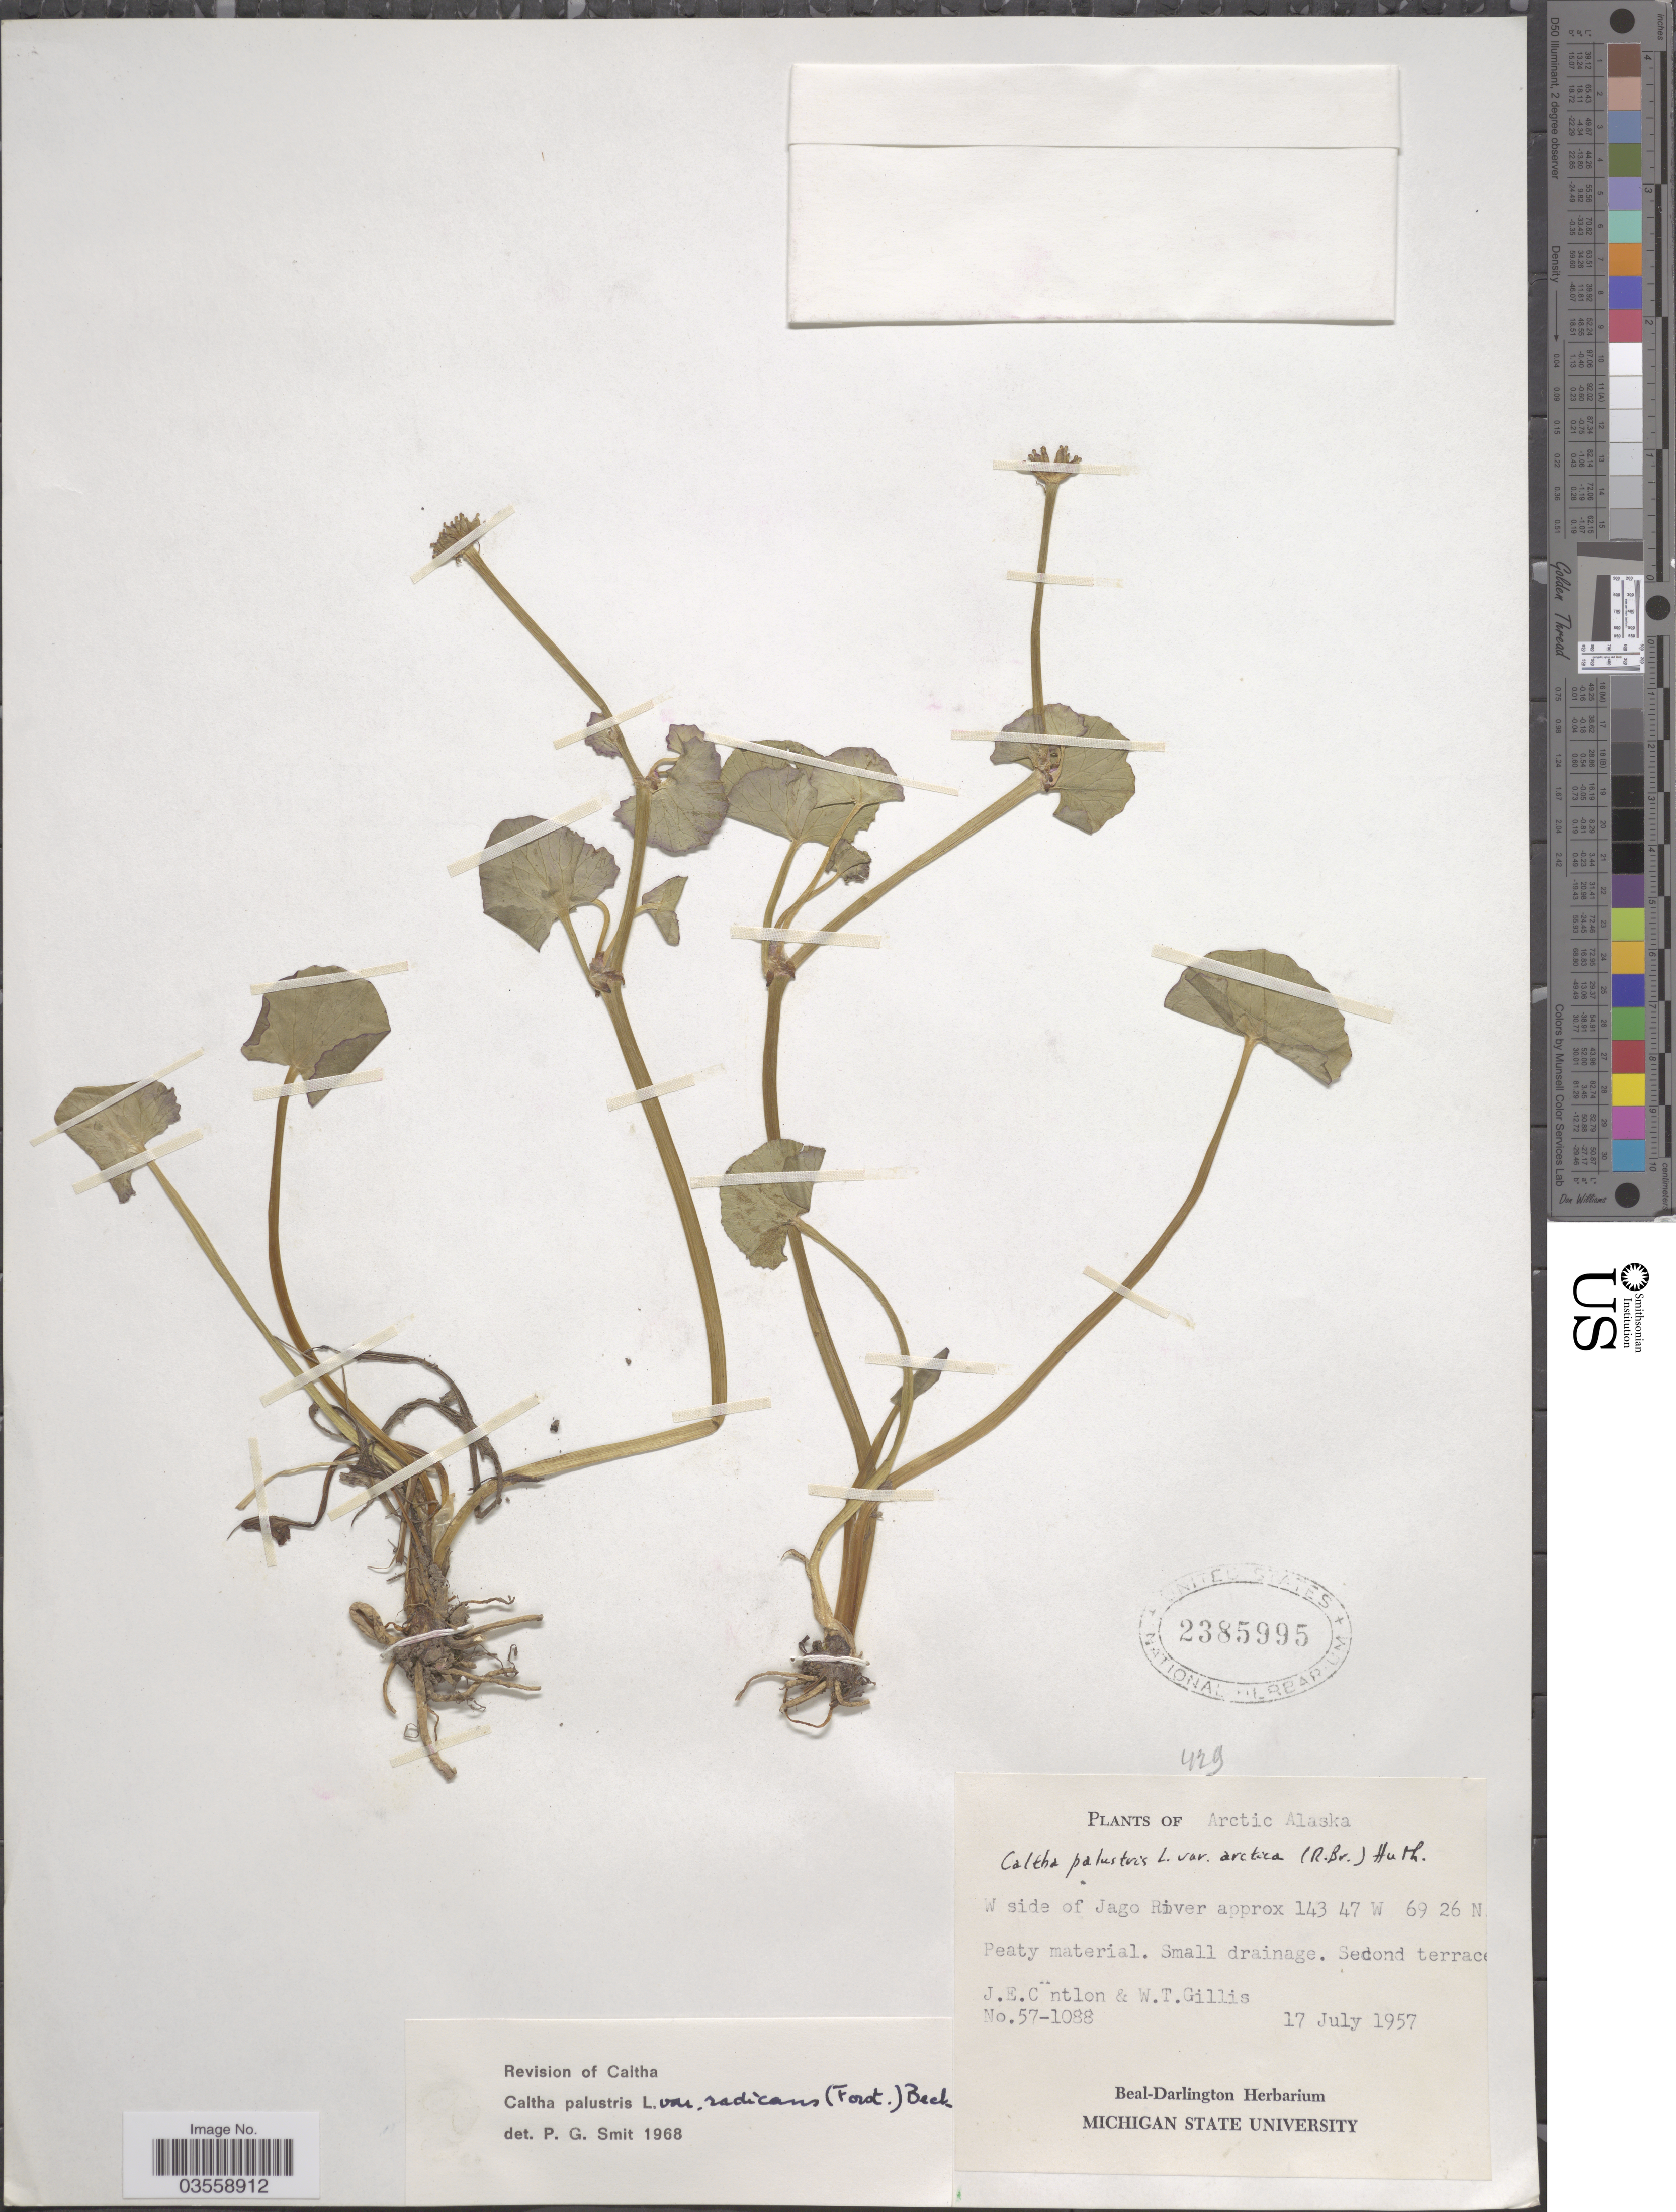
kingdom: Plantae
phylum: Tracheophyta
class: Magnoliopsida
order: Ranunculales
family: Ranunculaceae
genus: Caltha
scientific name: Caltha palustris var. radicans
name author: (T.F. Forst) Beck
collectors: J. Cantlon & W. T. Gillis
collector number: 57-1088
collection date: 1957-07-17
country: United States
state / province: Alaska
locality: Arctic Alaska. W side of Jago River.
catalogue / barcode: US 2385995